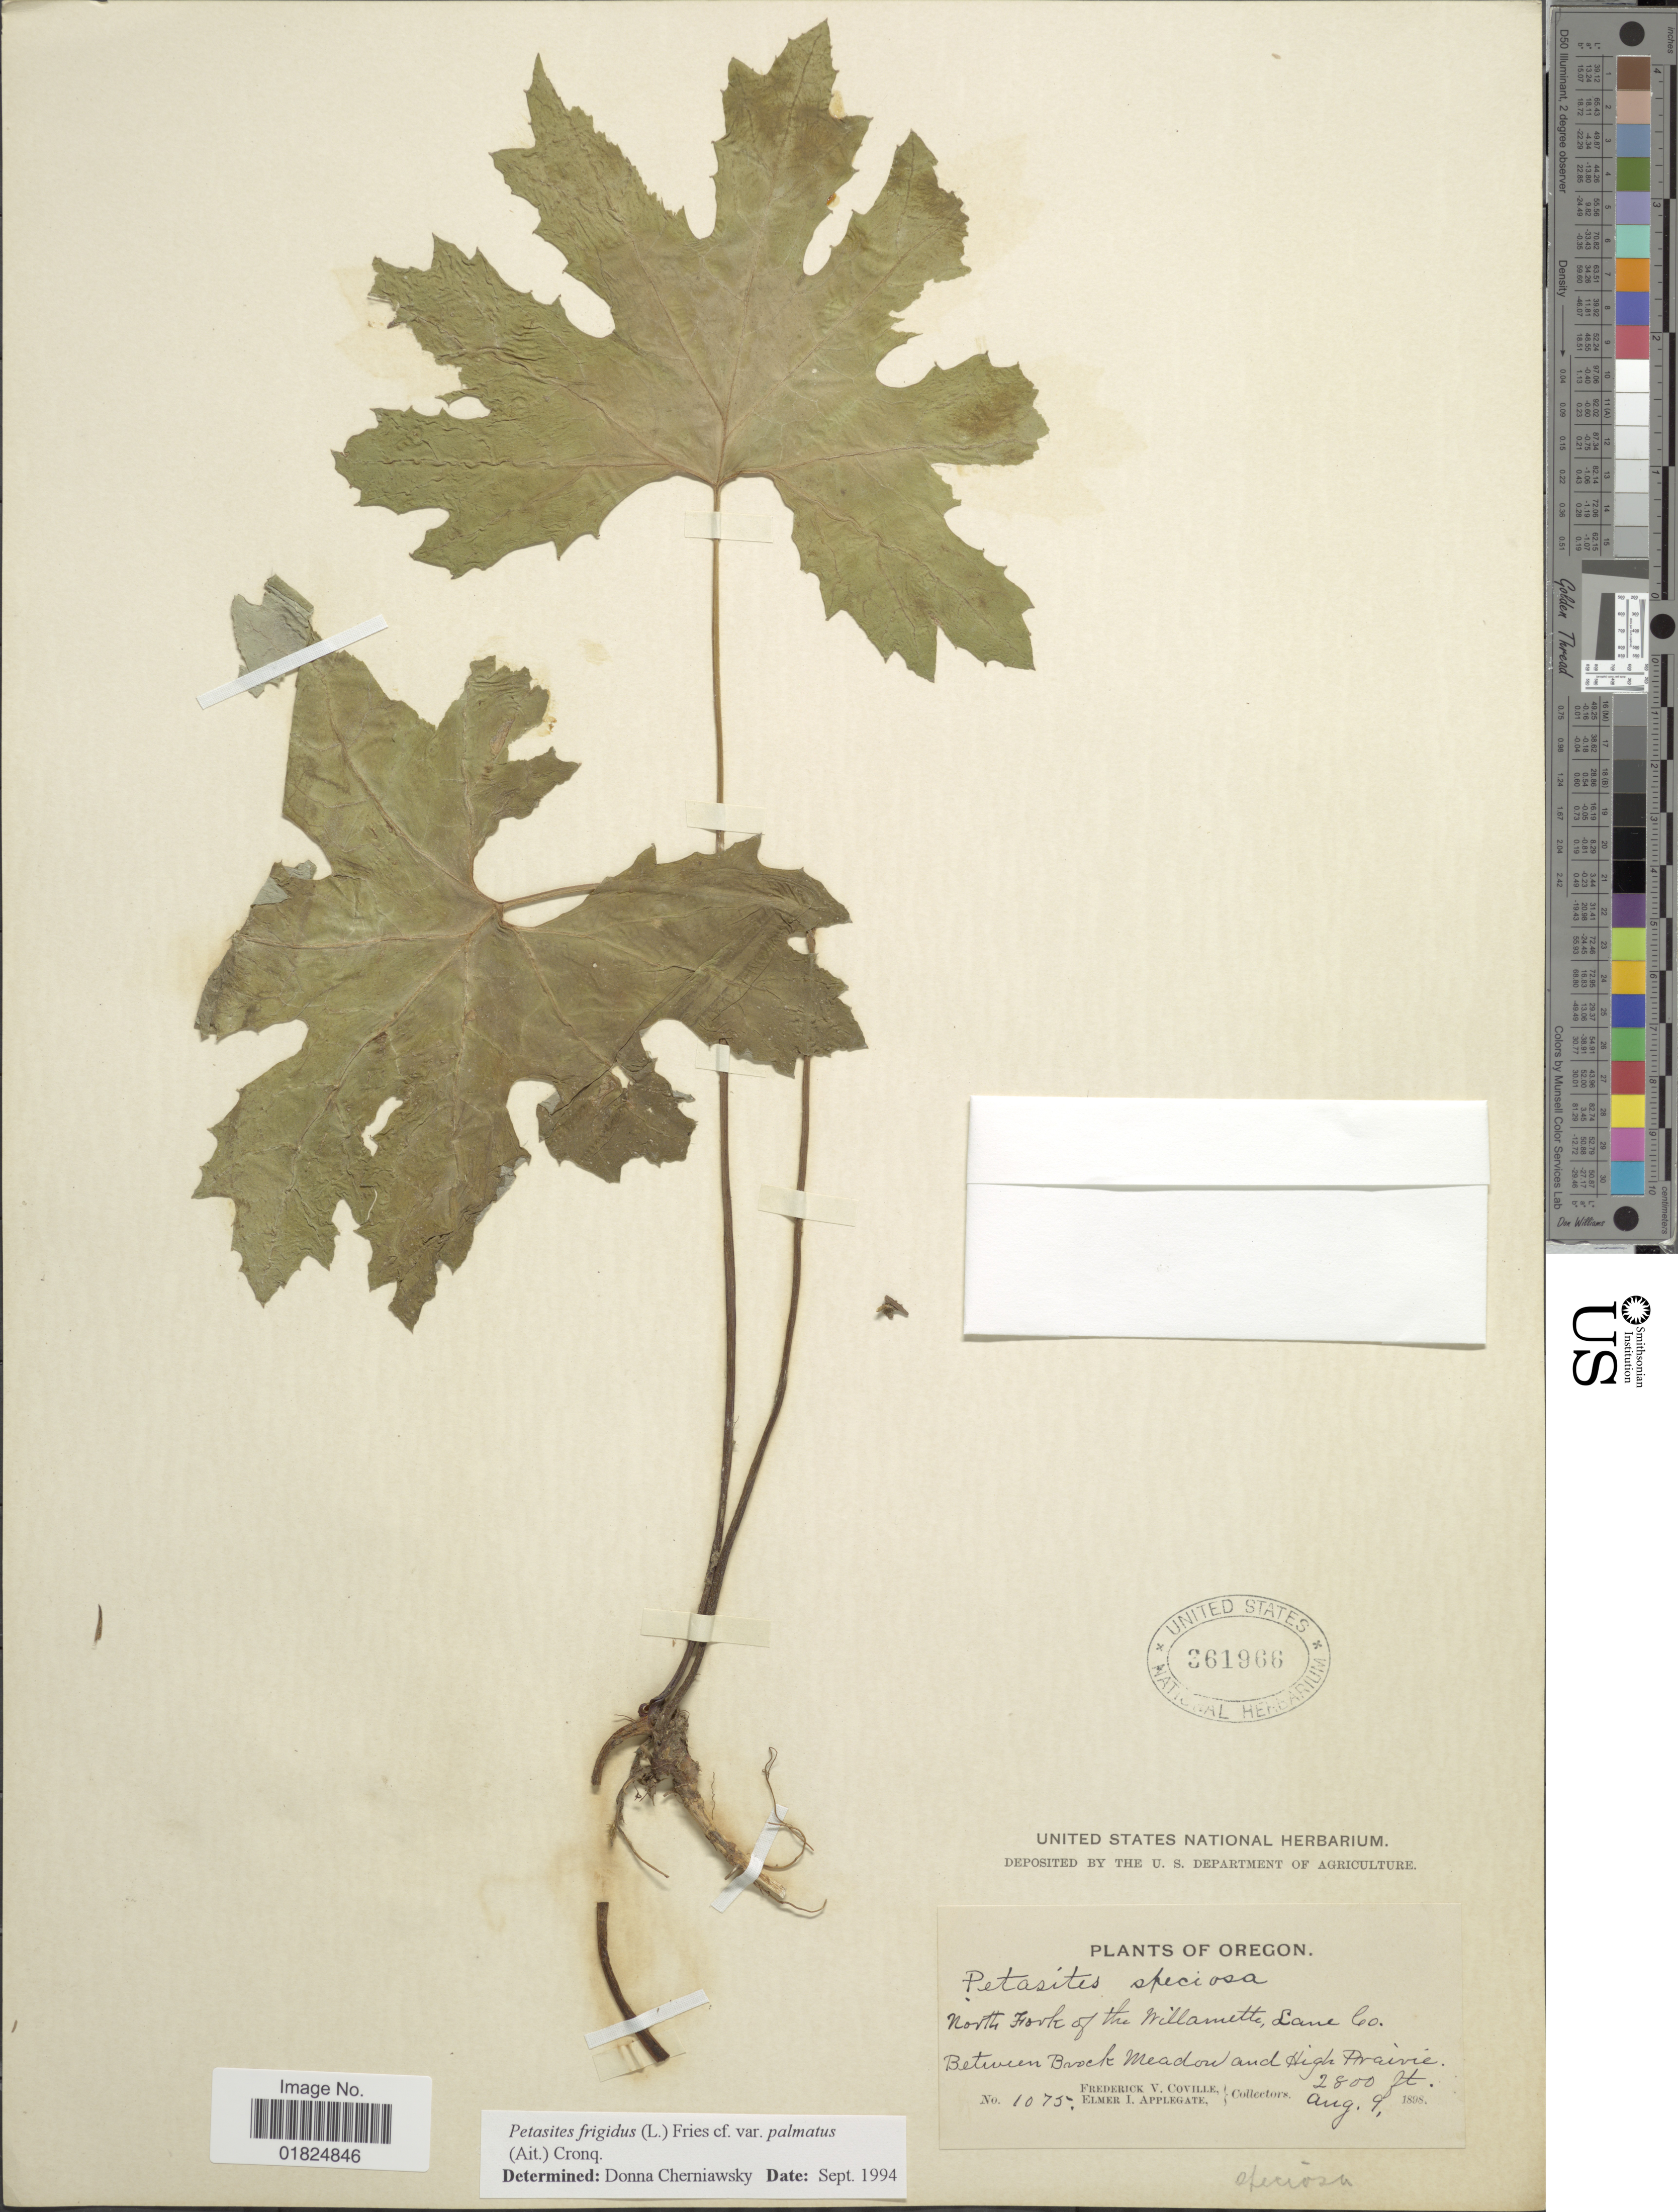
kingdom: Plantae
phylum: Tracheophyta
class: Magnoliopsida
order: Asterales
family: Asteraceae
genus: Petasites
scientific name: Petasites frigidus var. palmatus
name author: (Aiton) Cody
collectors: F. V. Coville & E. I. Applegate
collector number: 1075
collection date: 1898-08-09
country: United States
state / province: Oregon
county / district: Lane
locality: Oregon. North Fork of the Willamette, Lane Co. Between Brock Meadow and High Prairie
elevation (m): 853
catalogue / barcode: US 316966